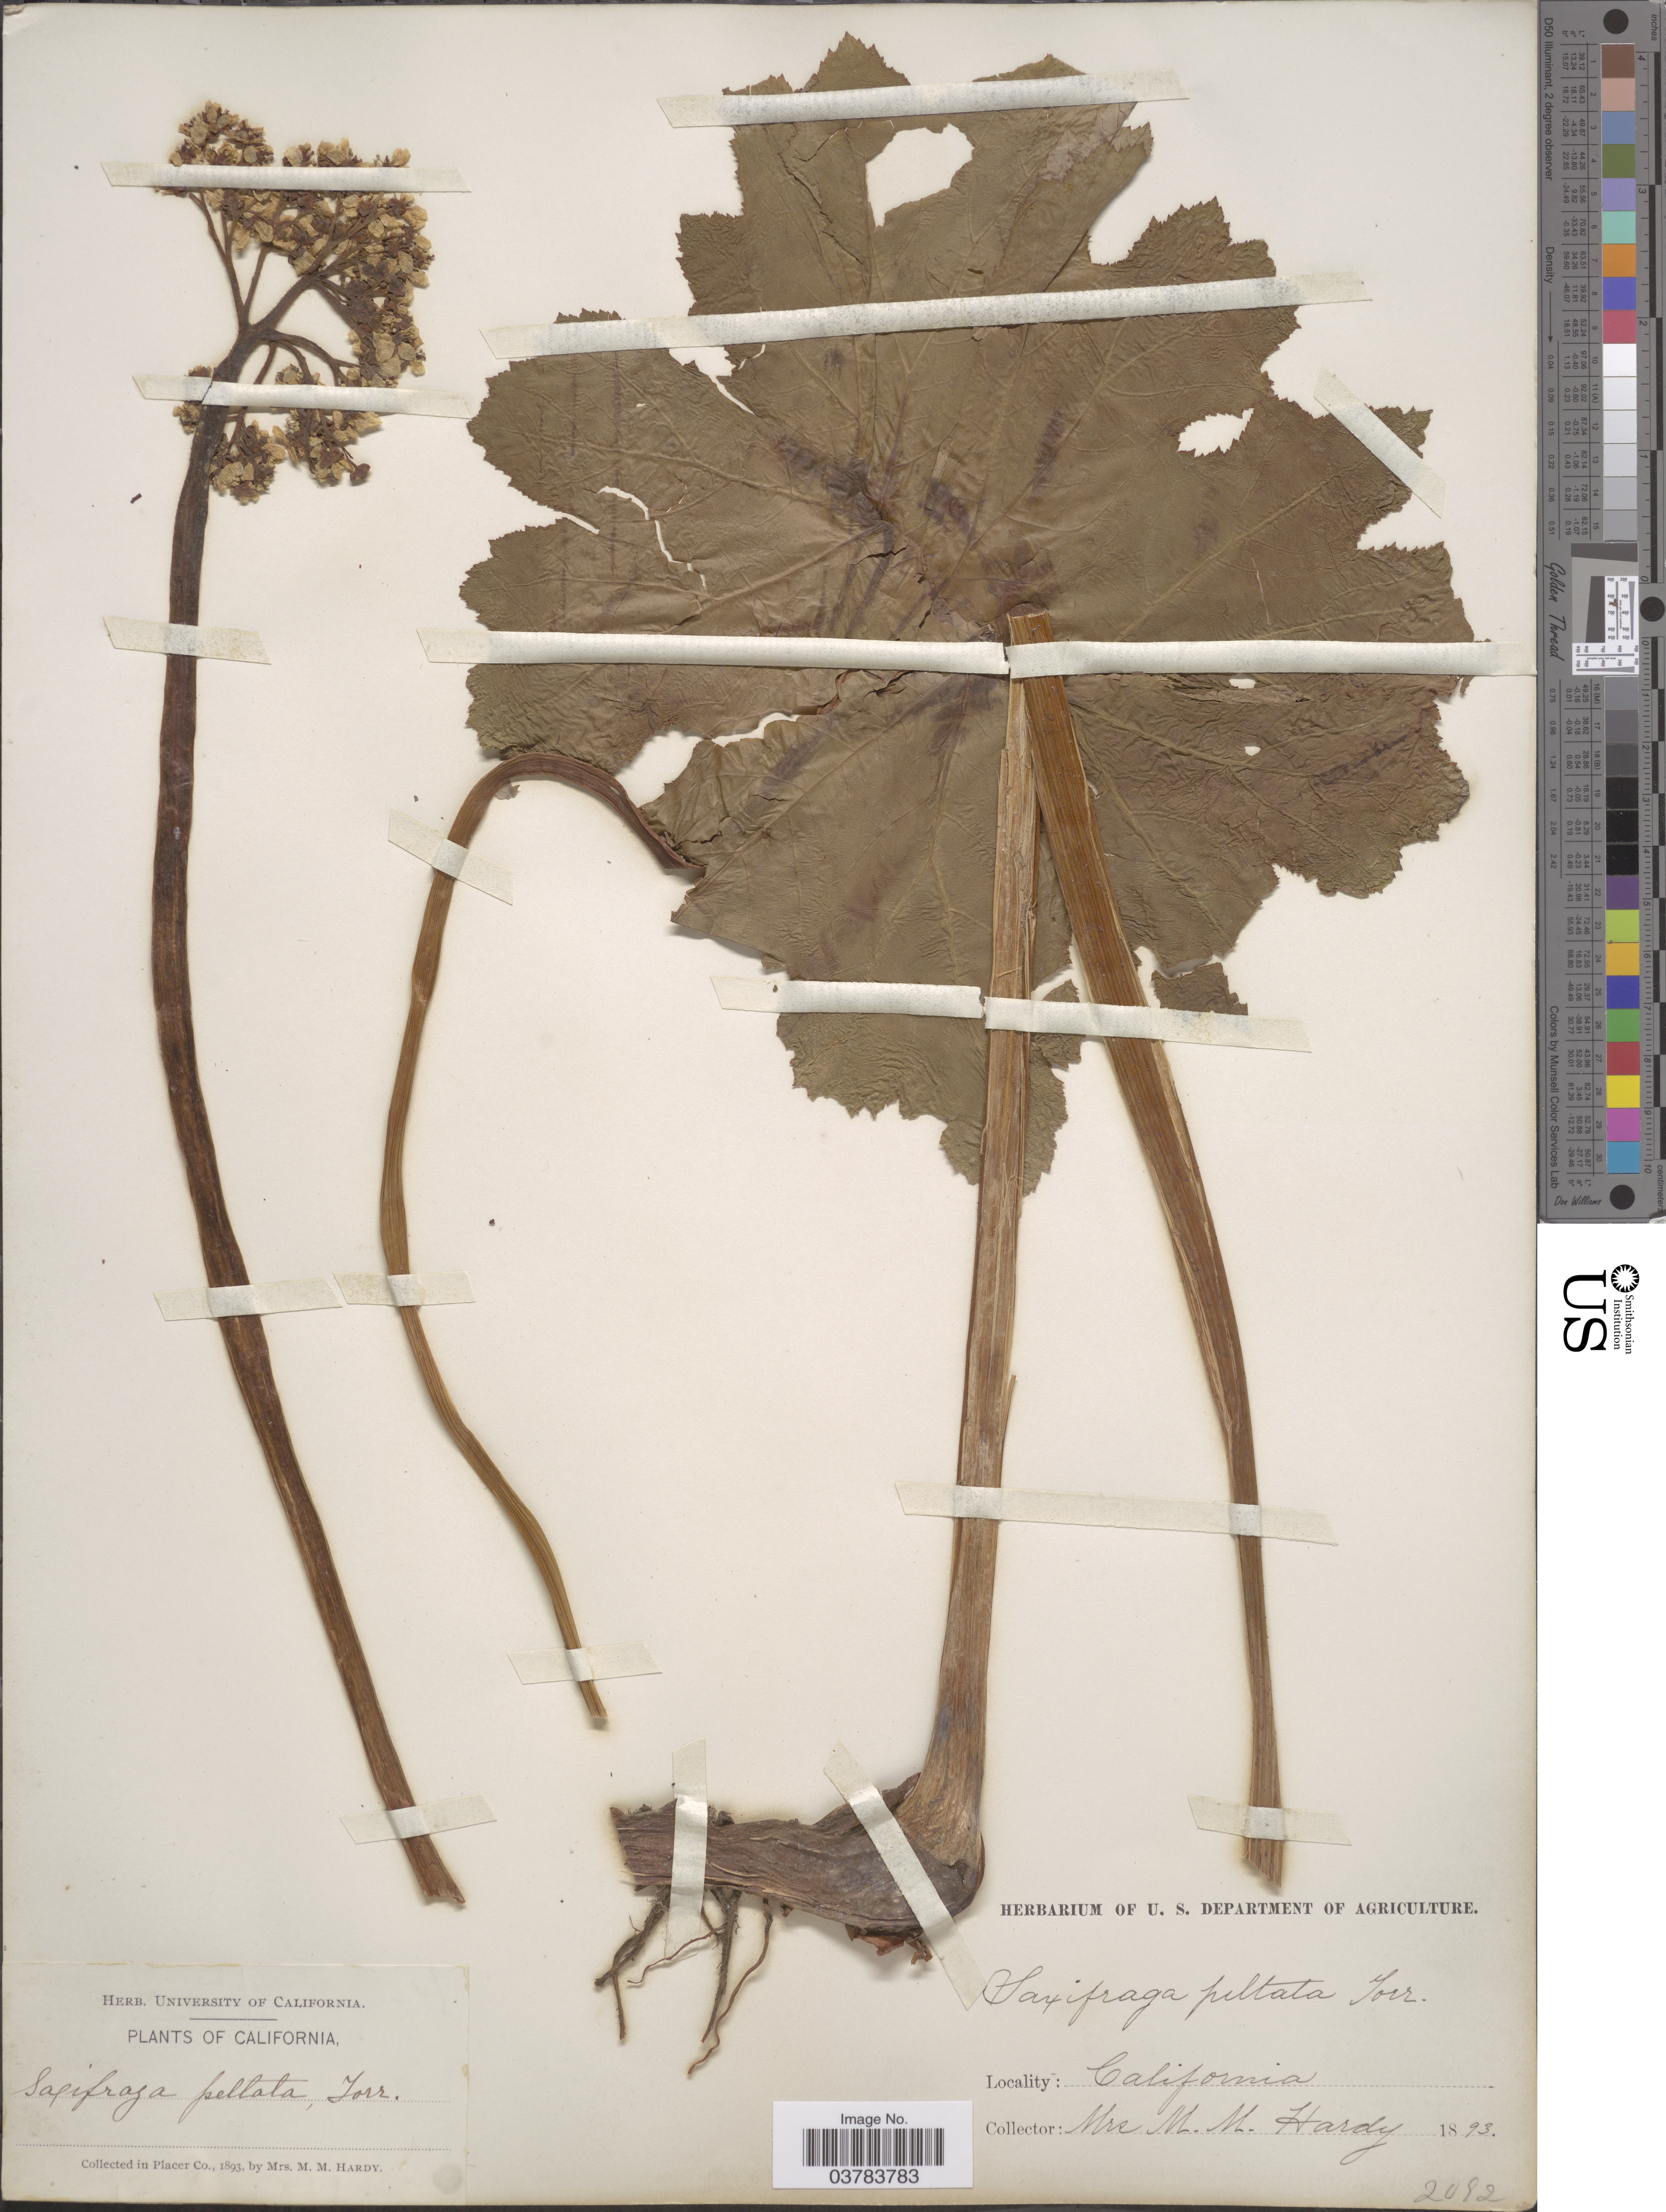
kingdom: Plantae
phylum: Tracheophyta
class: Magnoliopsida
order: Saxifragales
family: Saxifragaceae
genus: Darmera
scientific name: Darmera peltata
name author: (Torr. ex Benth.) Voss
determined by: Strong, Mark T., (BOT), Smithsonian Institution - National Museum of Natural History (UNITED STATES)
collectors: Mrs. M. M. Hardy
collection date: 1893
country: United States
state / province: California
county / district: Placer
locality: Placer Co.